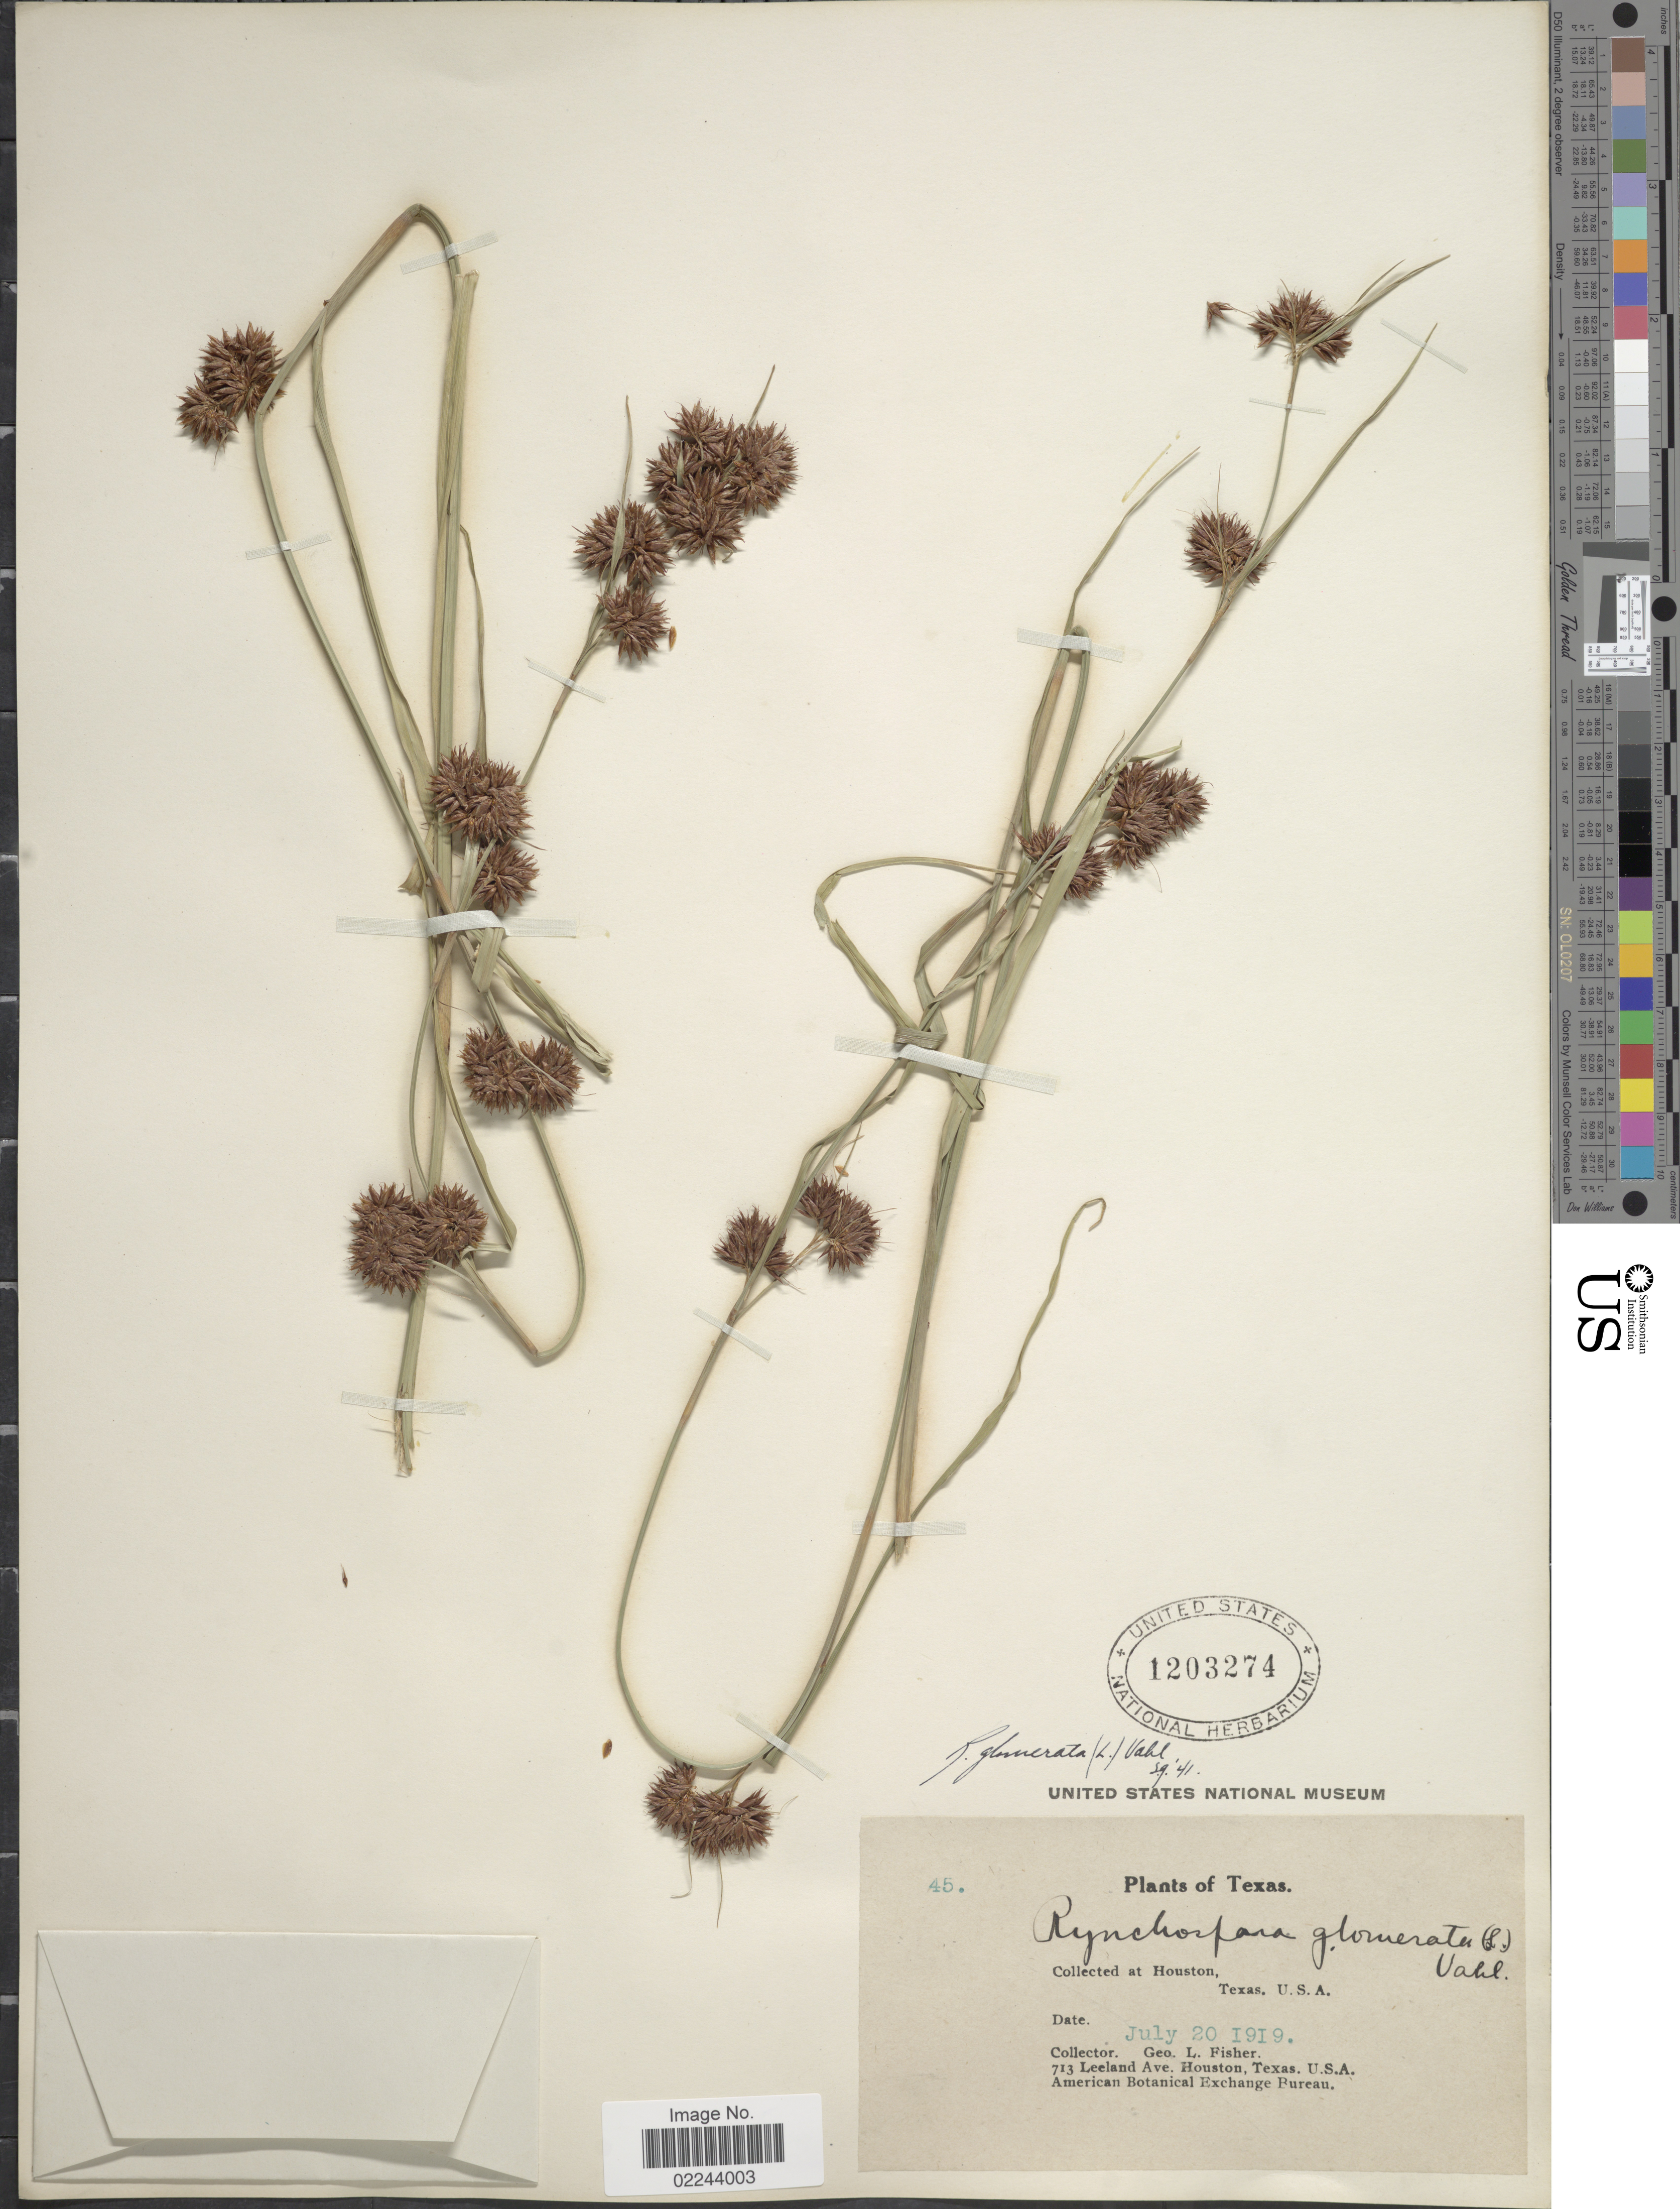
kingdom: Plantae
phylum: Tracheophyta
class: Liliopsida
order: Poales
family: Cyperaceae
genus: Rhynchospora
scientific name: Rhynchospora glomerata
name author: (L.) Vahl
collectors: G. L. Fisher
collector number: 45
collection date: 1919-07-20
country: United States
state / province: Texas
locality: Houston, U.S.A.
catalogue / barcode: US 1203274